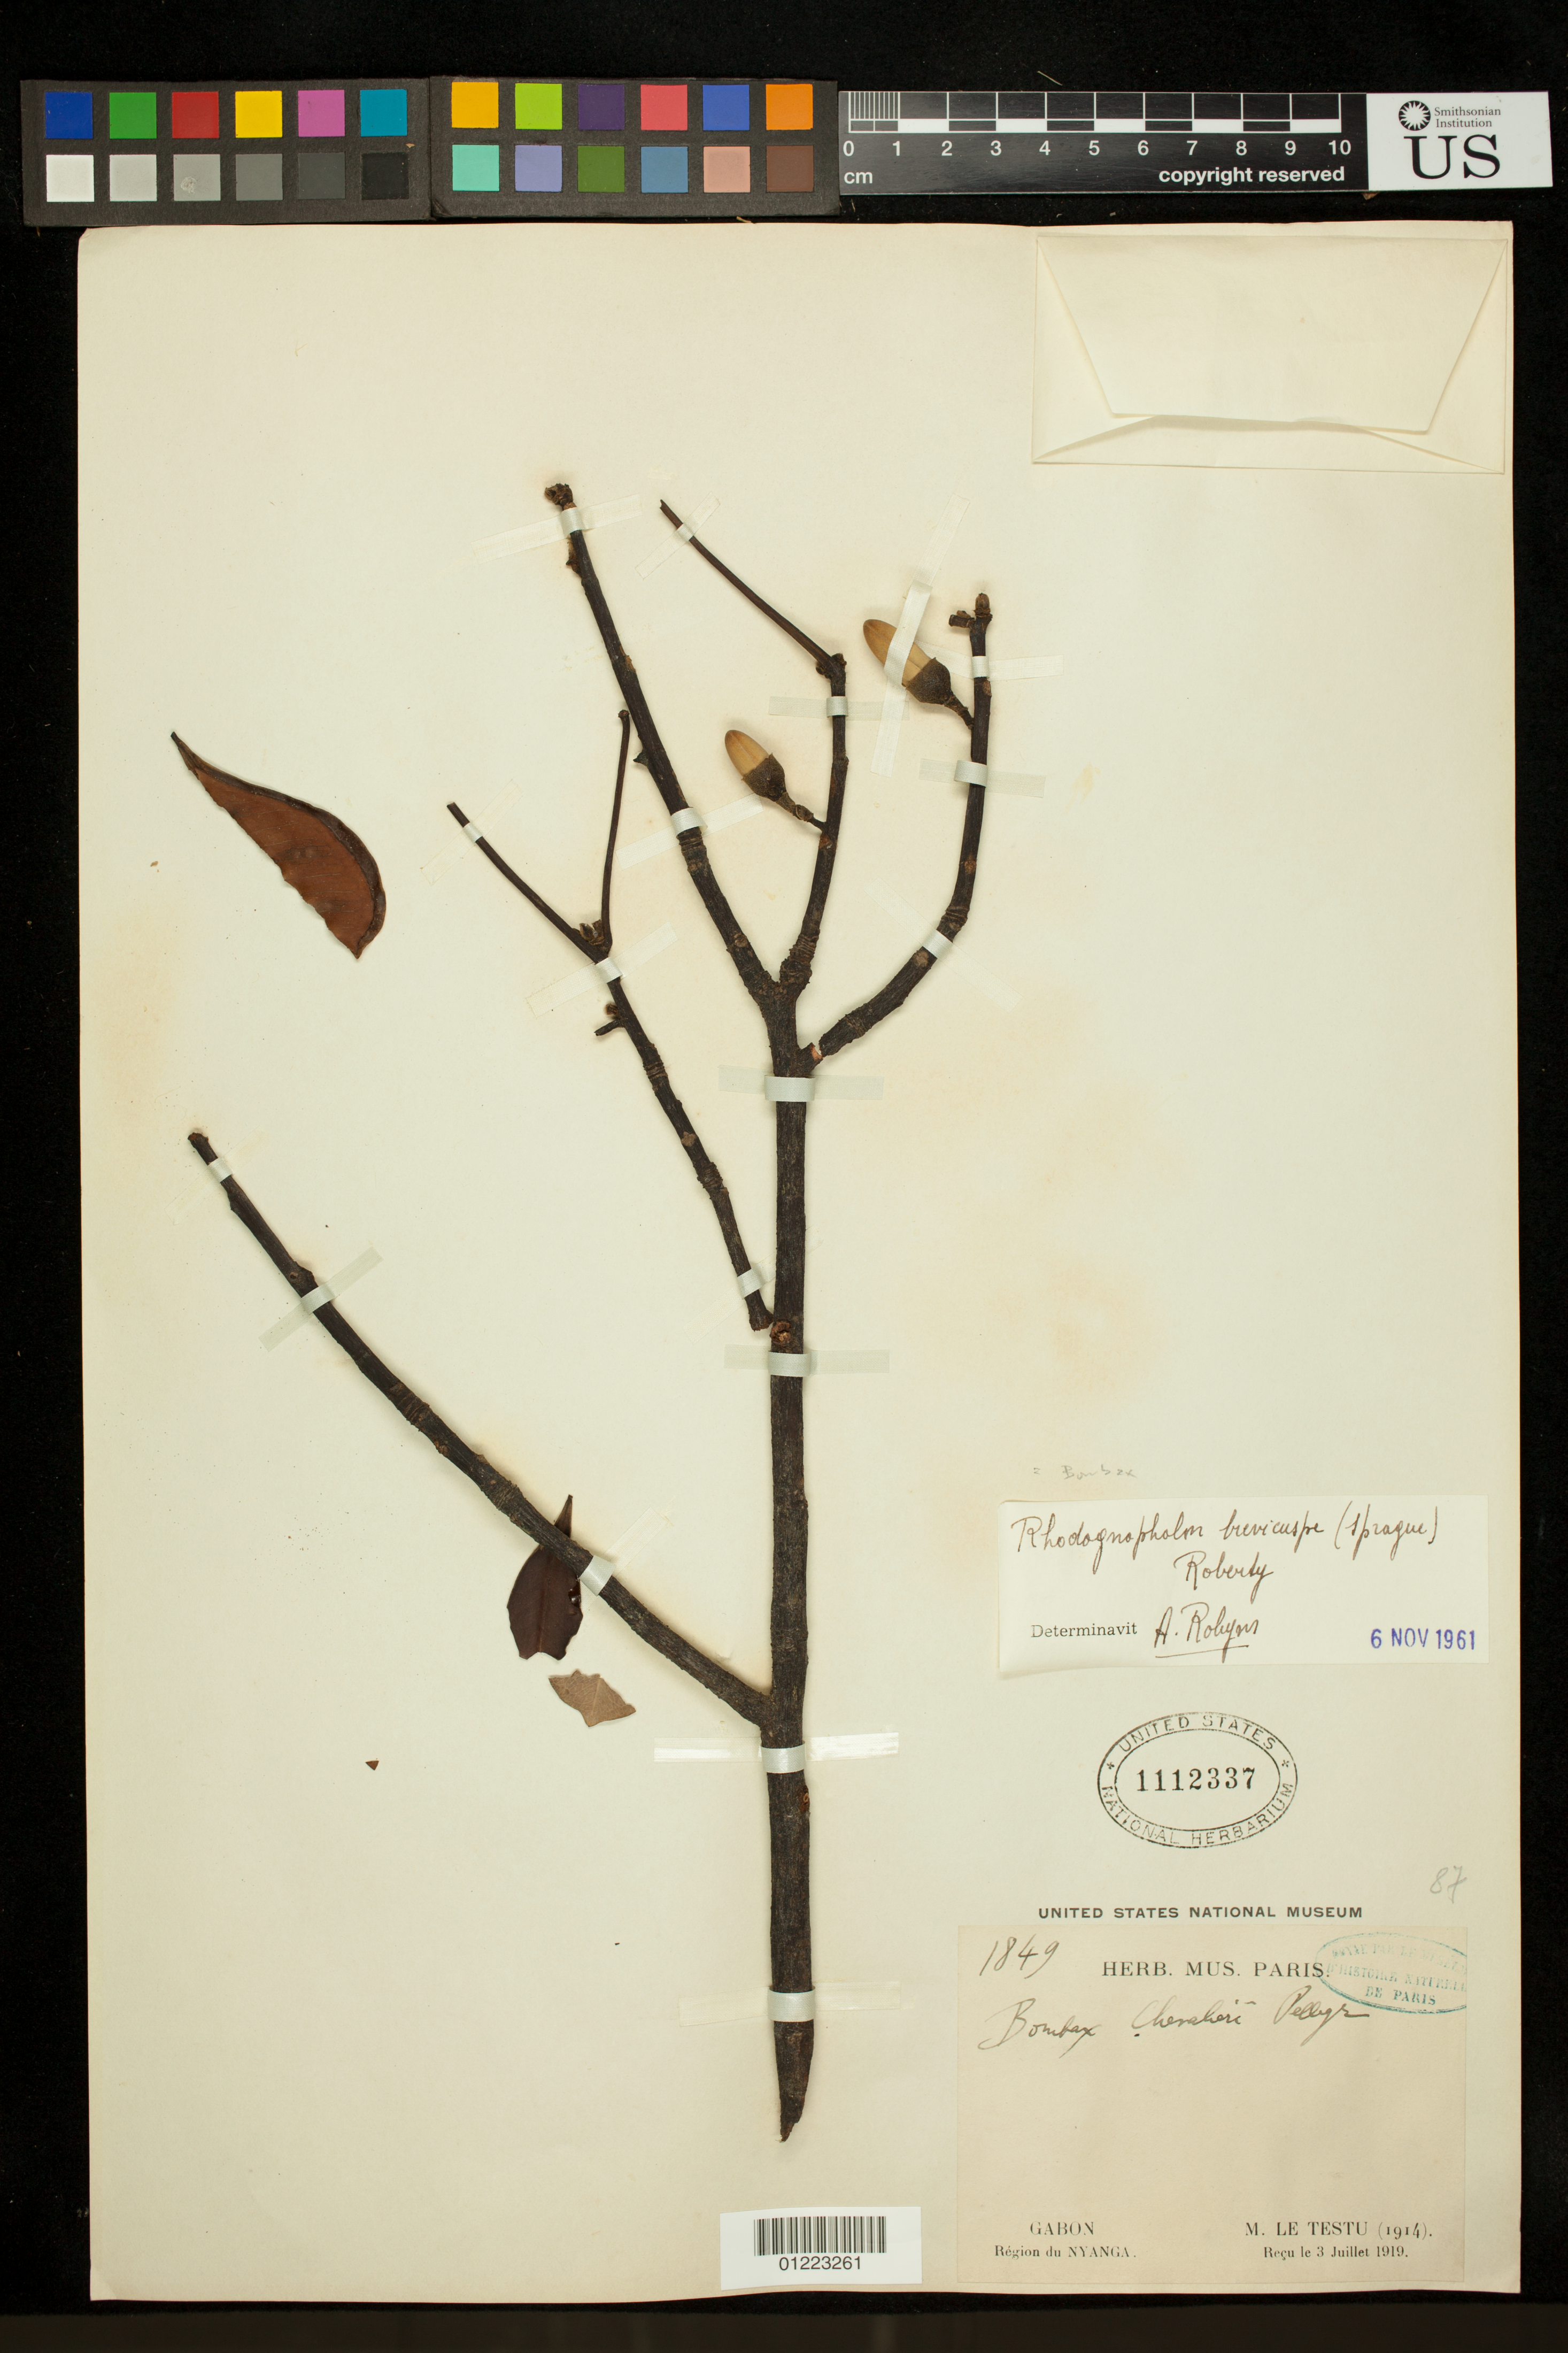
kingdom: Plantae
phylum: Tracheophyta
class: Magnoliopsida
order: Malvales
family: Malvaceae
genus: Bombax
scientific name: Bombax brevicuspe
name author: Spreng.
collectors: M. Le Testu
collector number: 1849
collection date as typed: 1914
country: Gabon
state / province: Nyanga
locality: Nyanga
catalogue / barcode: US 1112337